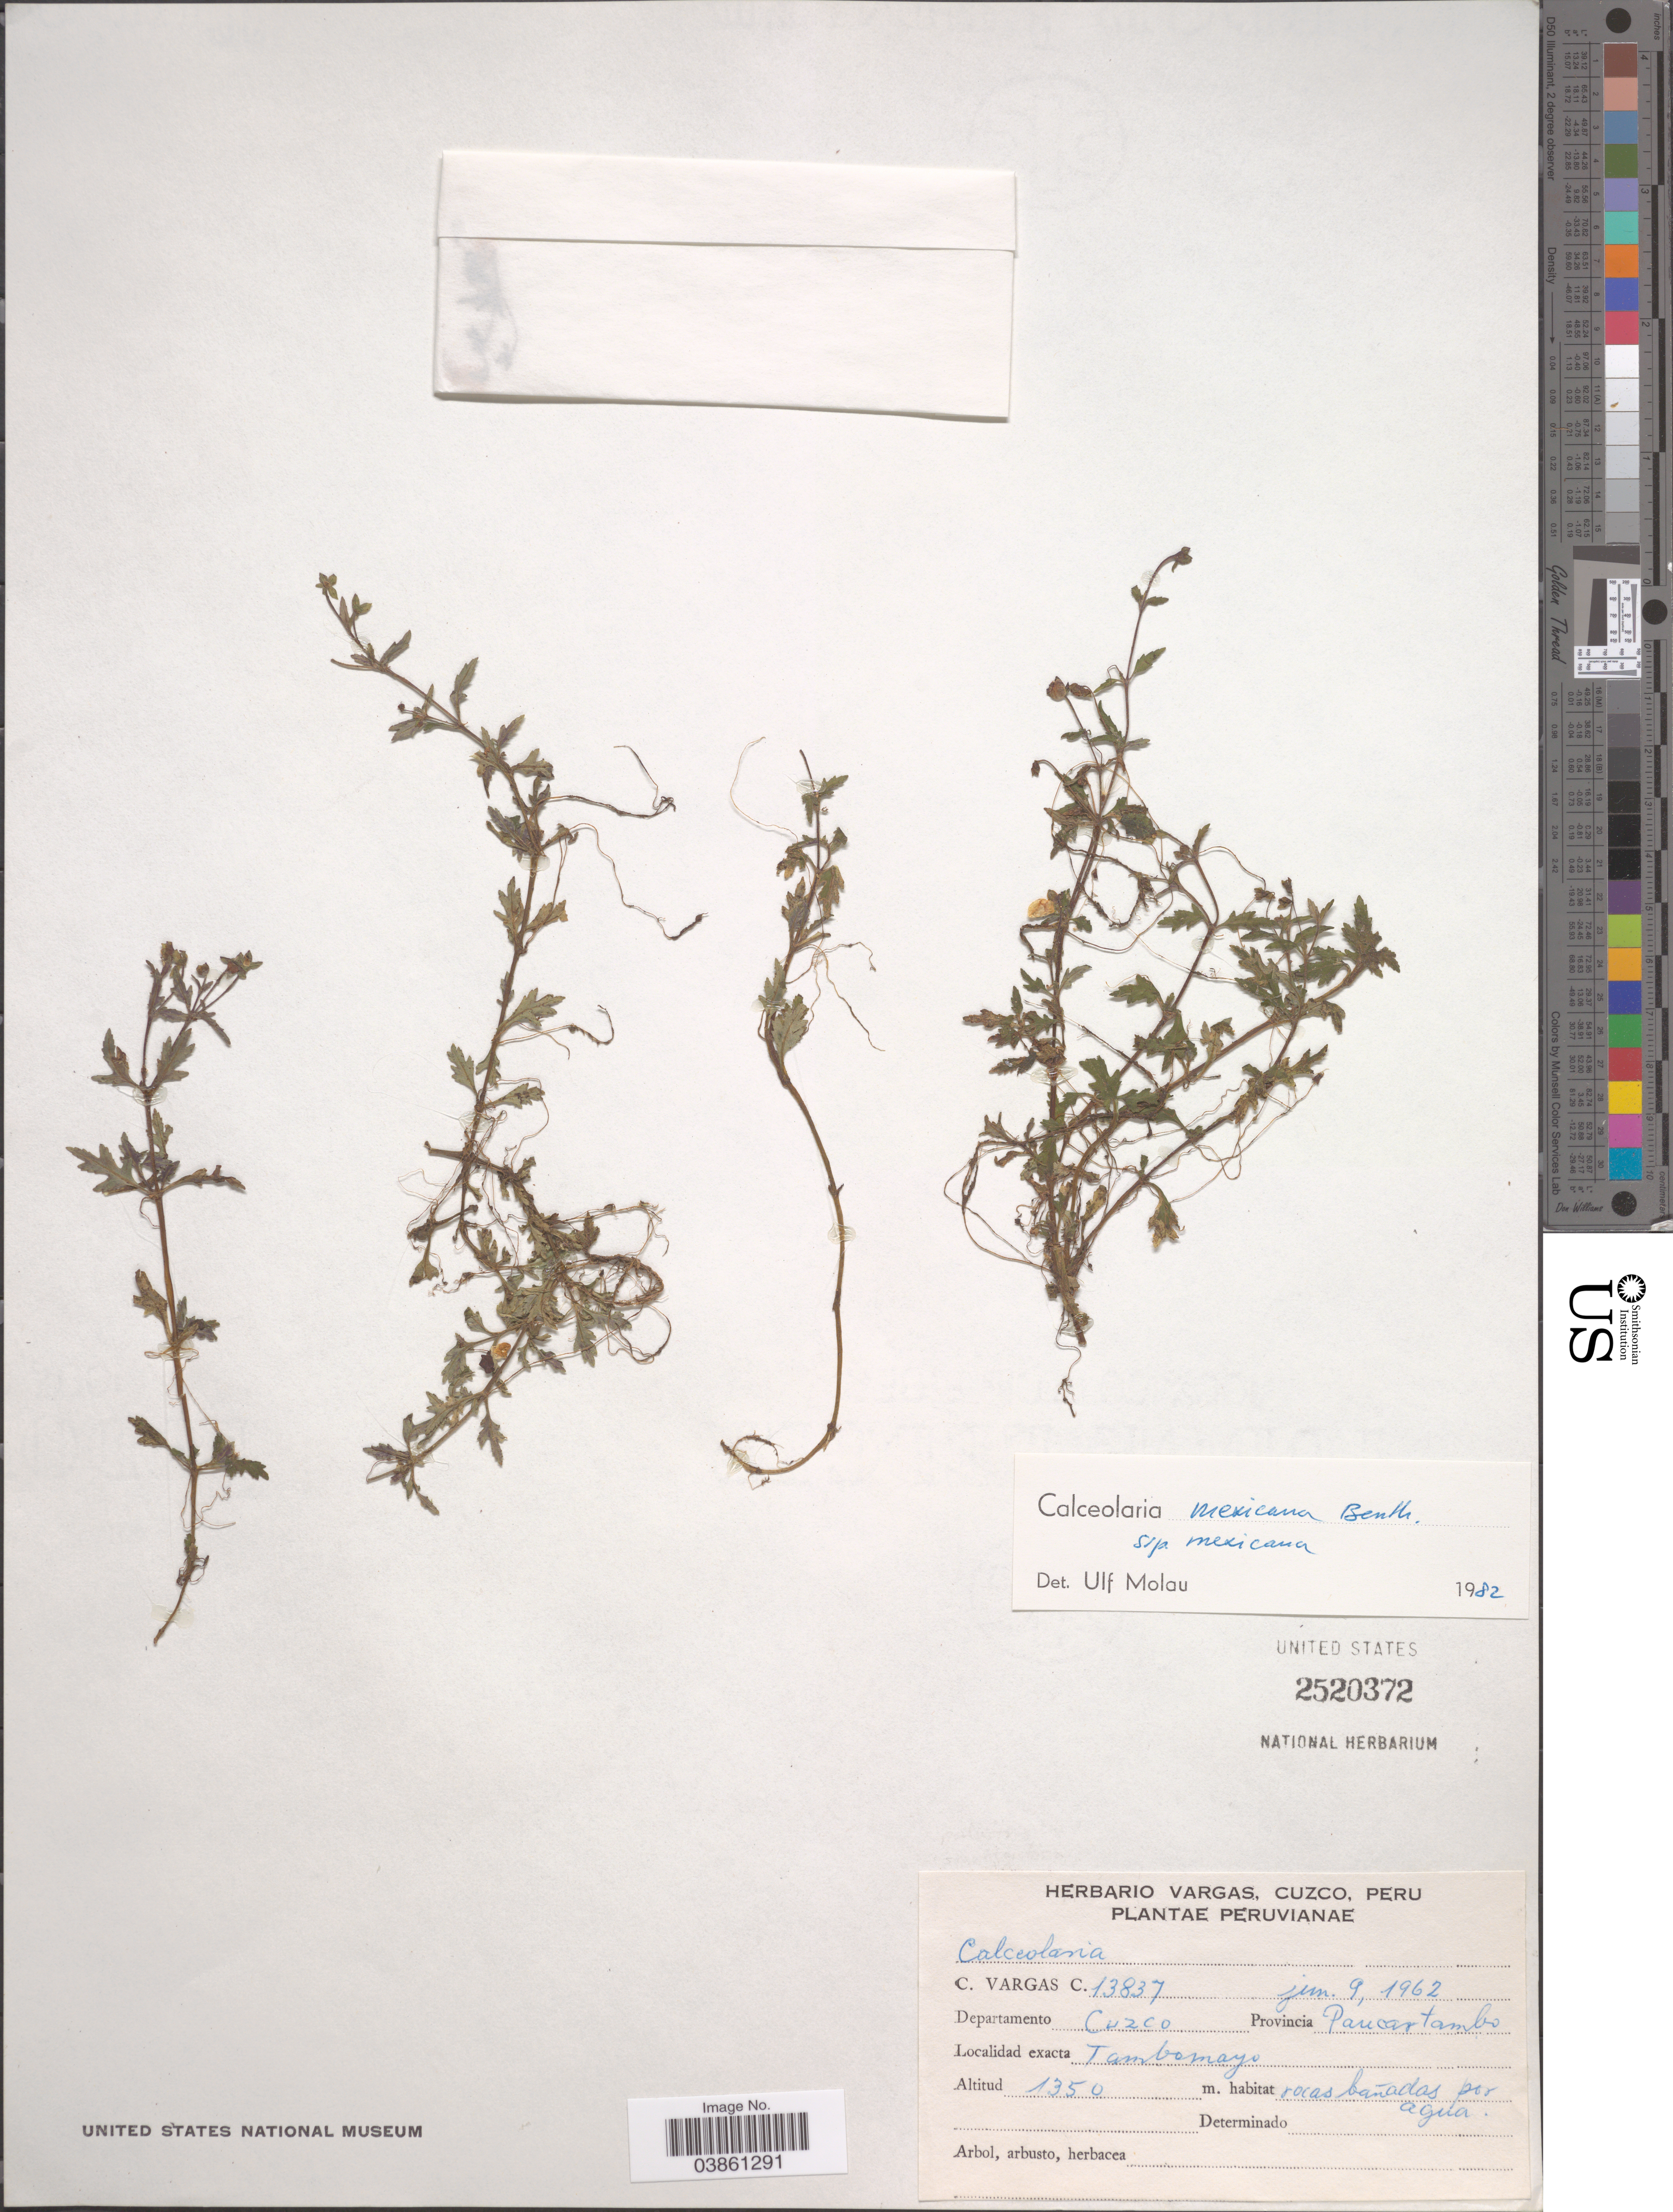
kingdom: Plantae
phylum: Tracheophyta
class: Magnoliopsida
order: Lamiales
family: Calceolariaceae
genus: Calceolaria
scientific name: Calceolaria mexicana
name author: Benth.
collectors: C. Vargas Calderón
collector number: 13837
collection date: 1962-06-09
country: Peru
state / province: Cusco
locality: Departamento Cuzco. Provincia Paucartambo. Tambomayo.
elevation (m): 1350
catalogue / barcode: US 2520372